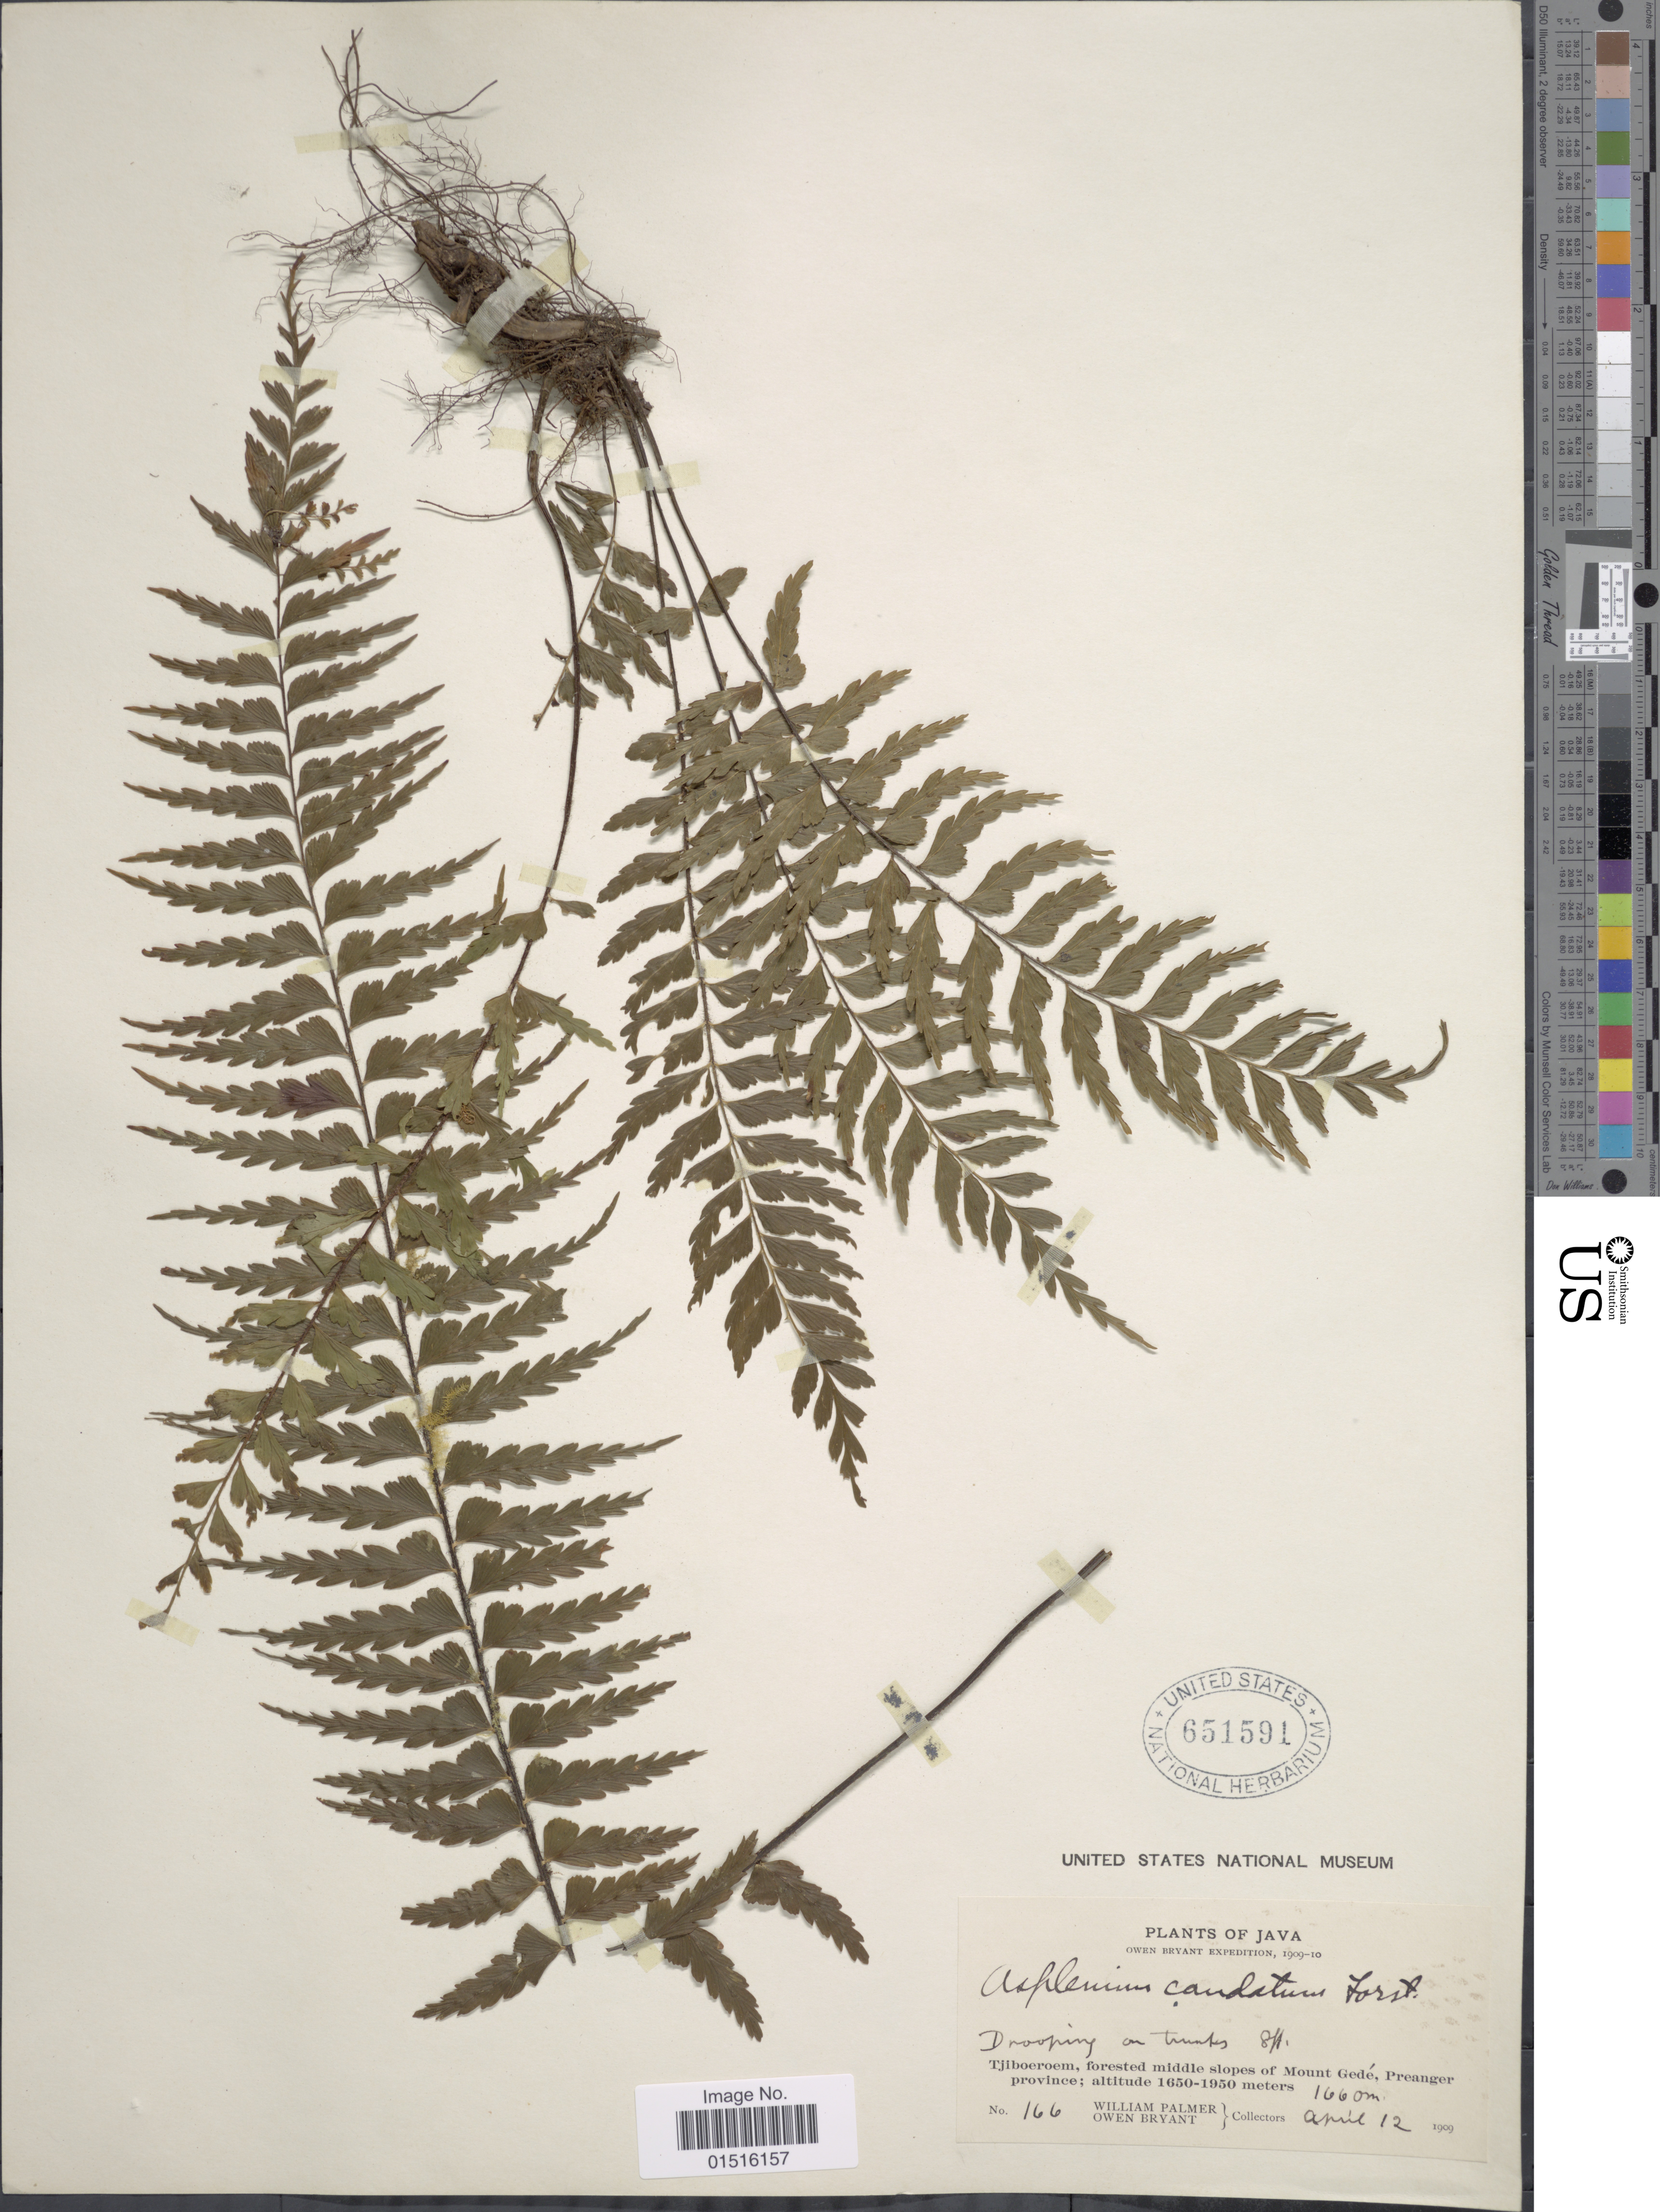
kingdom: Plantae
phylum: Tracheophyta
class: Polypodiopsida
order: Polypodiales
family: Aspleniaceae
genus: Asplenium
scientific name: Asplenium truncatum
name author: Blume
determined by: Salgado, A. E.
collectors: W. Palmer & O. Bryant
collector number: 166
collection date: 1909-04-12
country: Indonesia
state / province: Java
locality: Tjiboeroem, forested middle slopes of Mount Gede, Preanger province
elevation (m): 1650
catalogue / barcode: US 651591